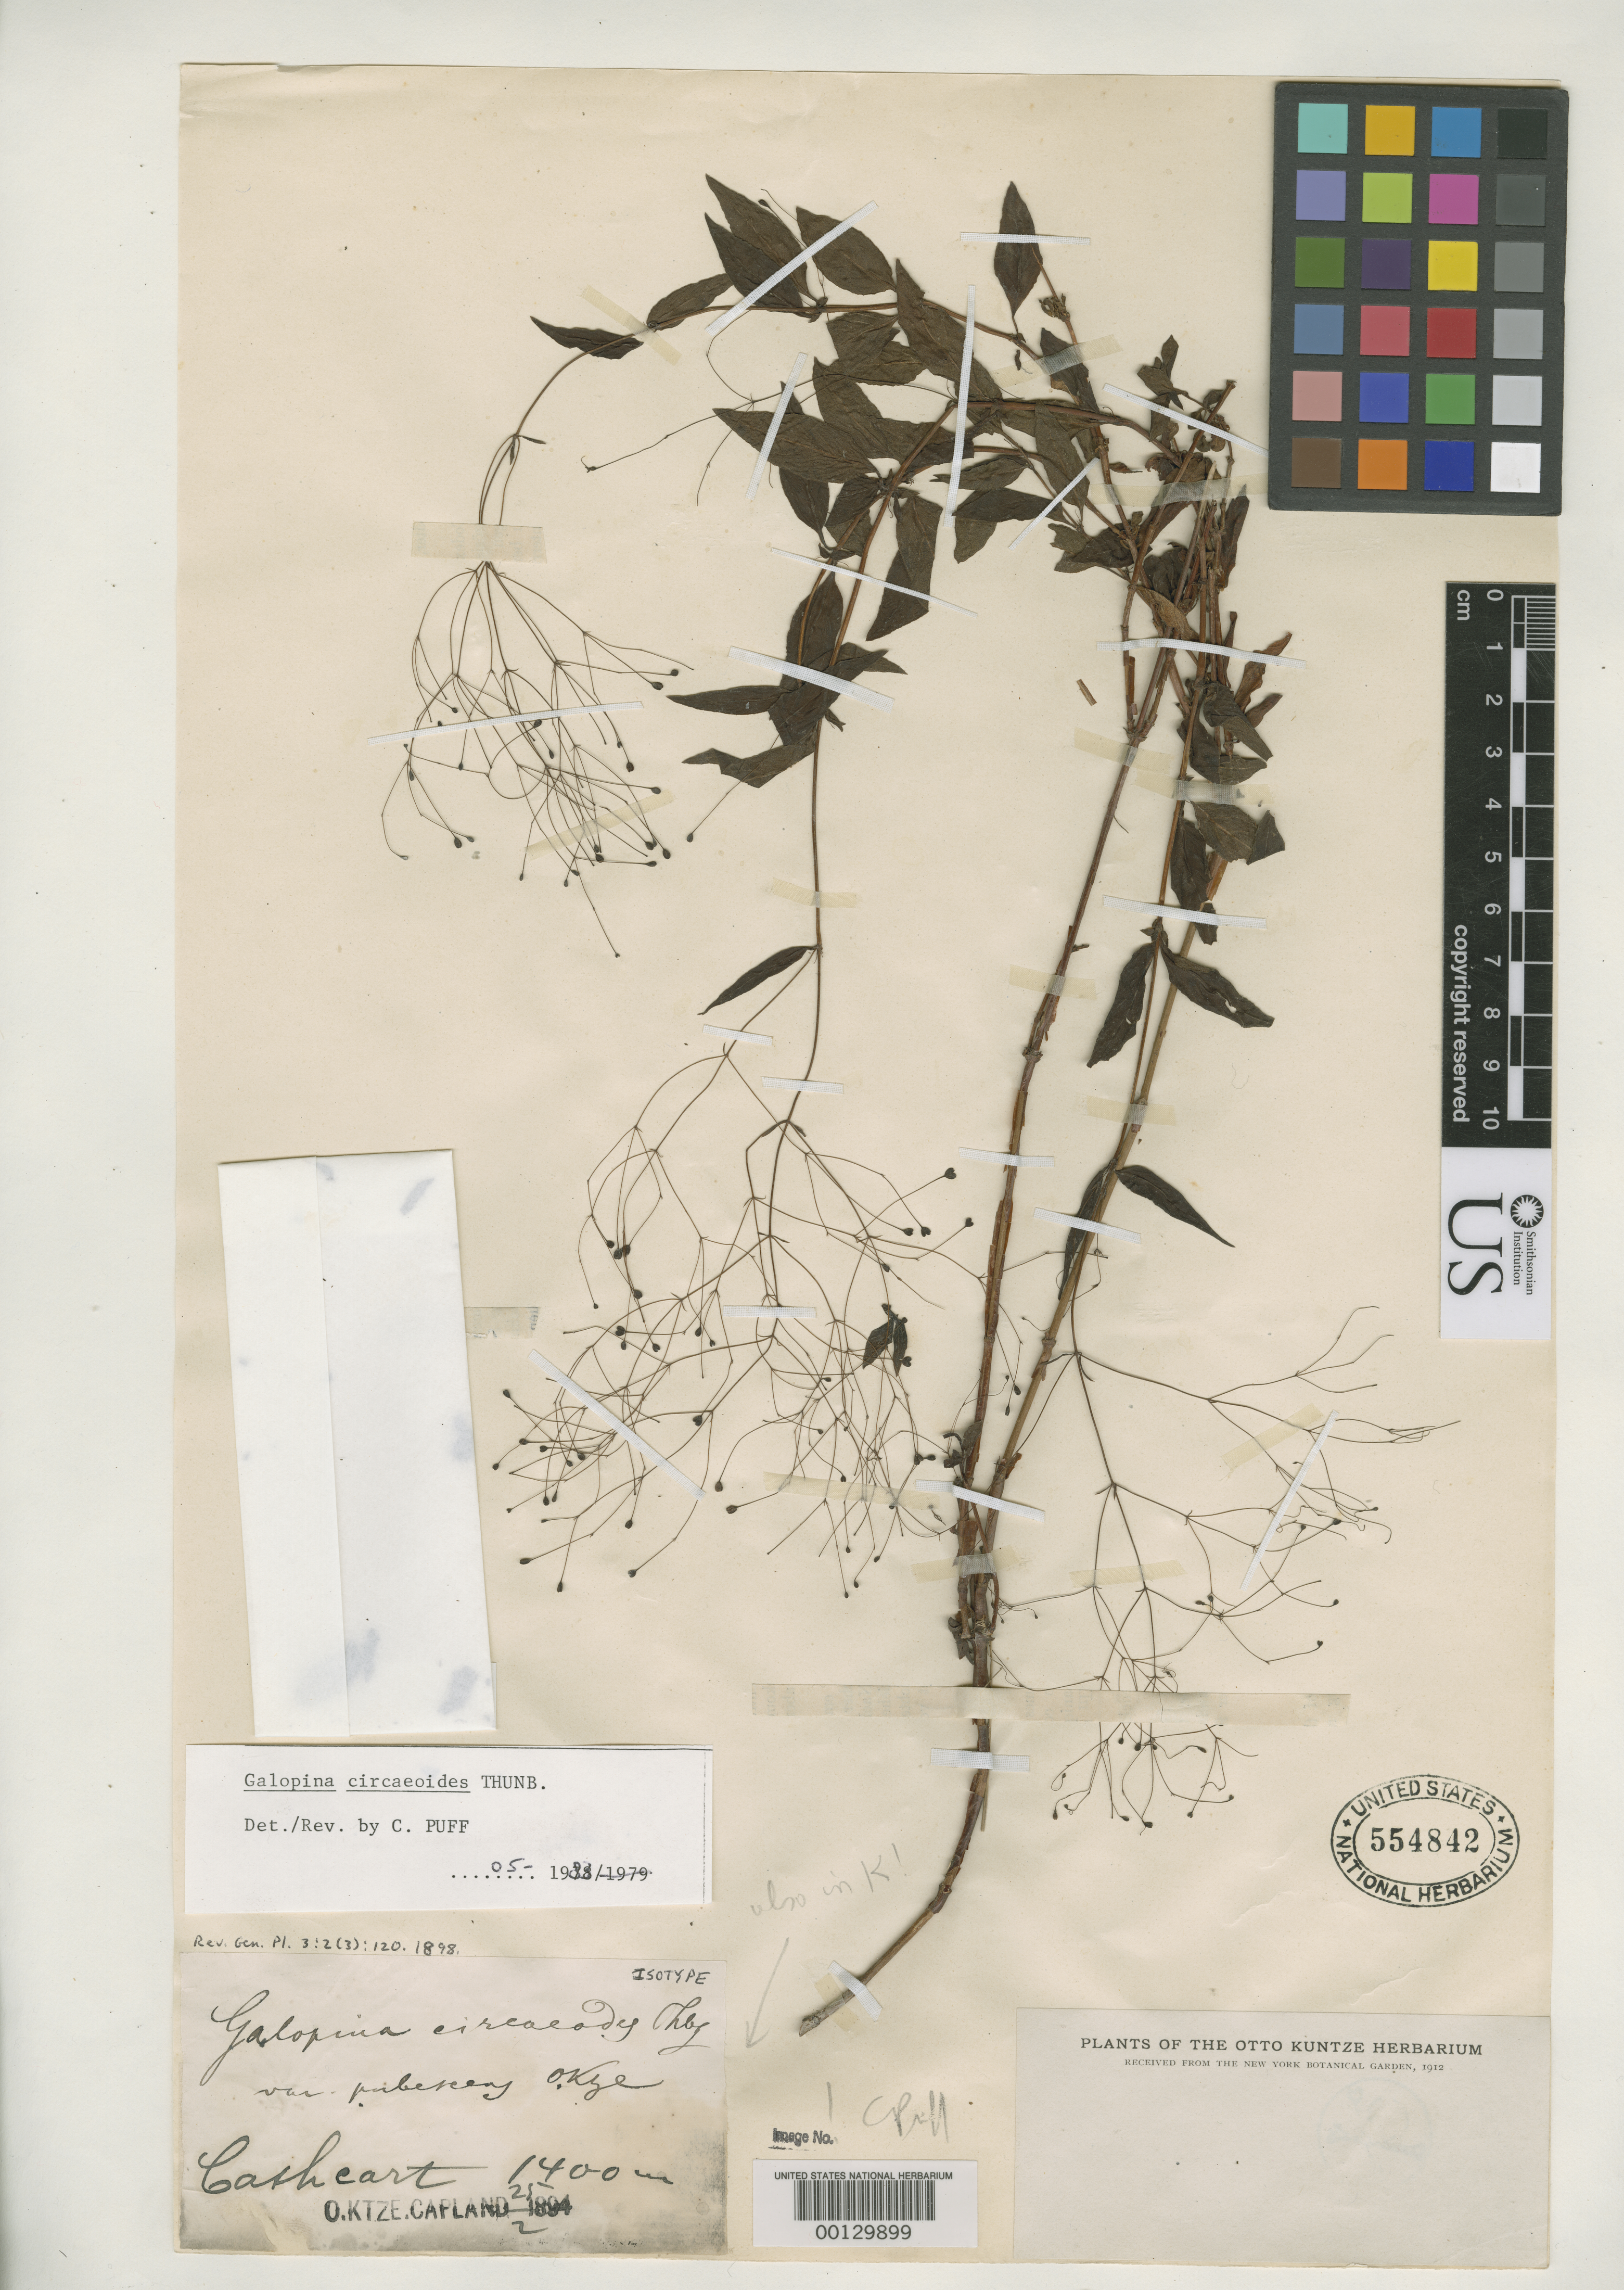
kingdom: Plantae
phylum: Tracheophyta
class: Magnoliopsida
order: Gentianales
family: Rubiaceae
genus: Galopina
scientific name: Galopina circaeoides var. pubescens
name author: Kuntze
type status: Isotype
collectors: C.E.O. Kuntze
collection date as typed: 1894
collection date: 1894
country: South Africa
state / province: Eastern Cape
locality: Capeland, Cathcart.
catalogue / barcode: US 554842